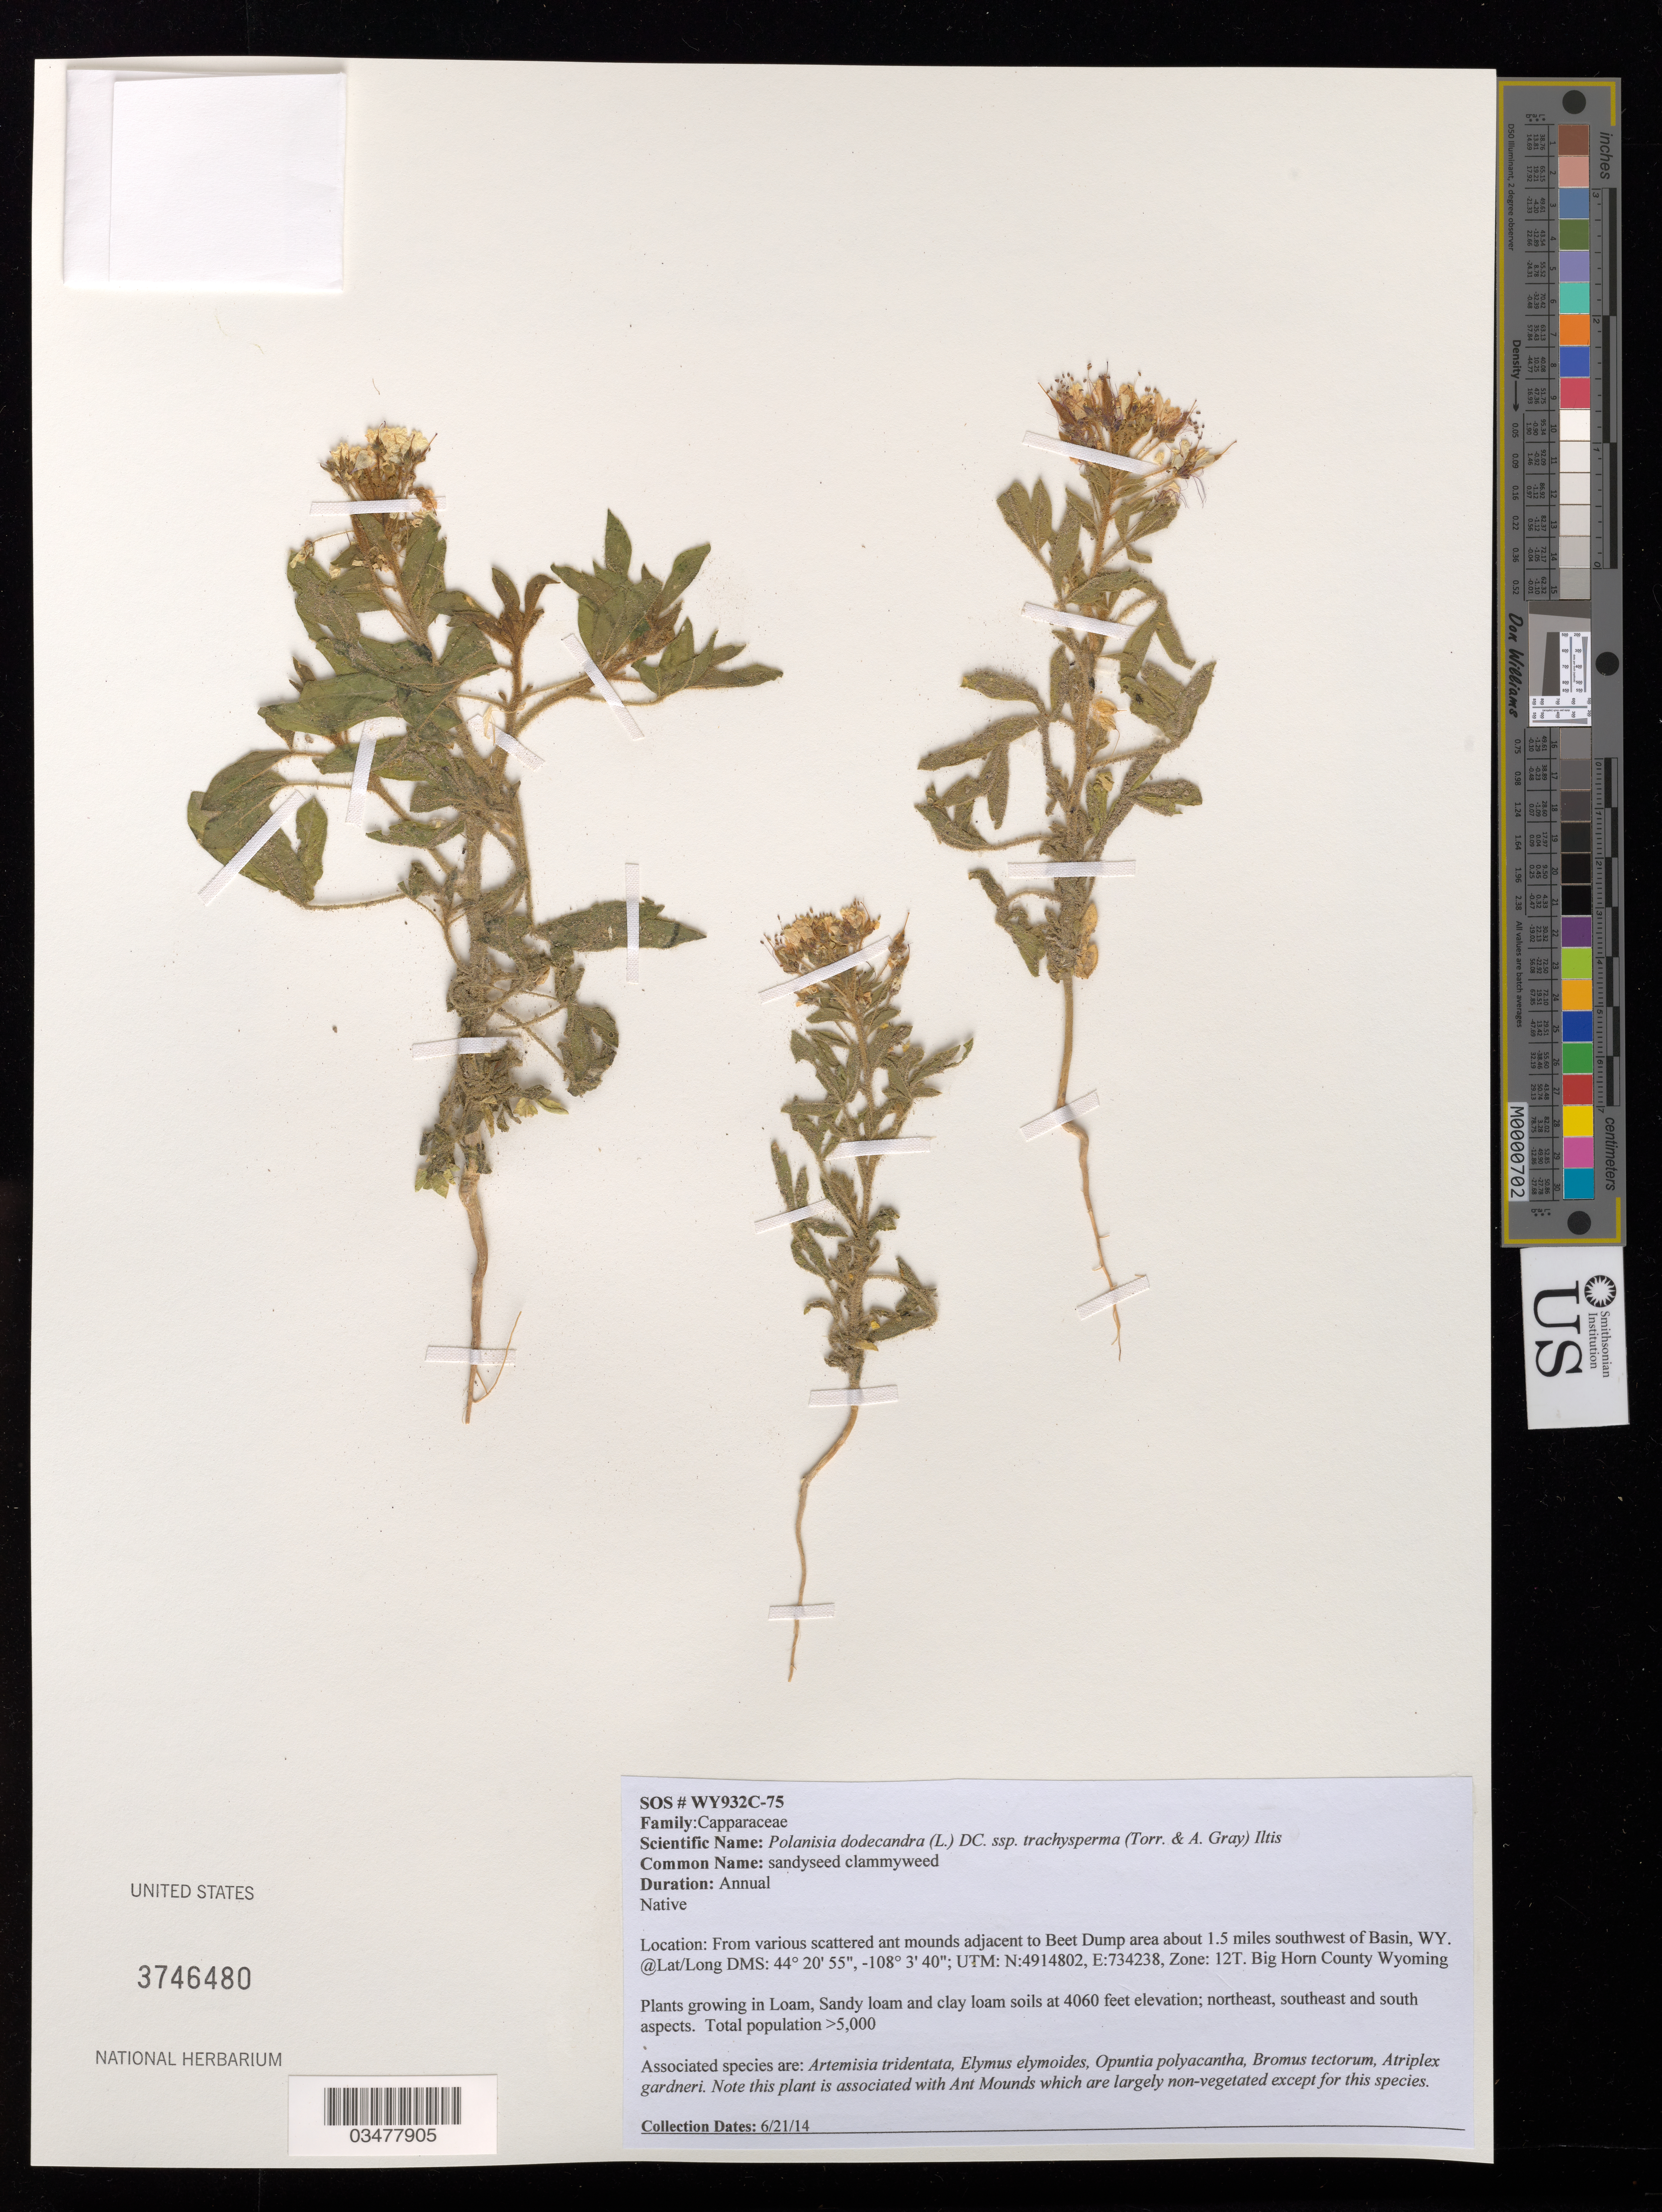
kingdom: Plantae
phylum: Tracheophyta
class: Magnoliopsida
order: Brassicales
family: Cleomaceae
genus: Polanisia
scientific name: Polanisia dodecandra subsp. trachysperma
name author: (Torr. & A. Gray) Iltis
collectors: L. King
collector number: WY932C-75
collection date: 2014-06-21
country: United States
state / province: Wyoming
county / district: Big Horn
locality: Adjacent to Beet Dump area, 1.5 mi. SW of Basin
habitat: Loam, sandy loam and clay loam. With Artemisia tridentata, Elymus elymoides, Bromus tectorum, Atriplex gardneri, etc.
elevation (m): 1237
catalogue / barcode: US 3746480